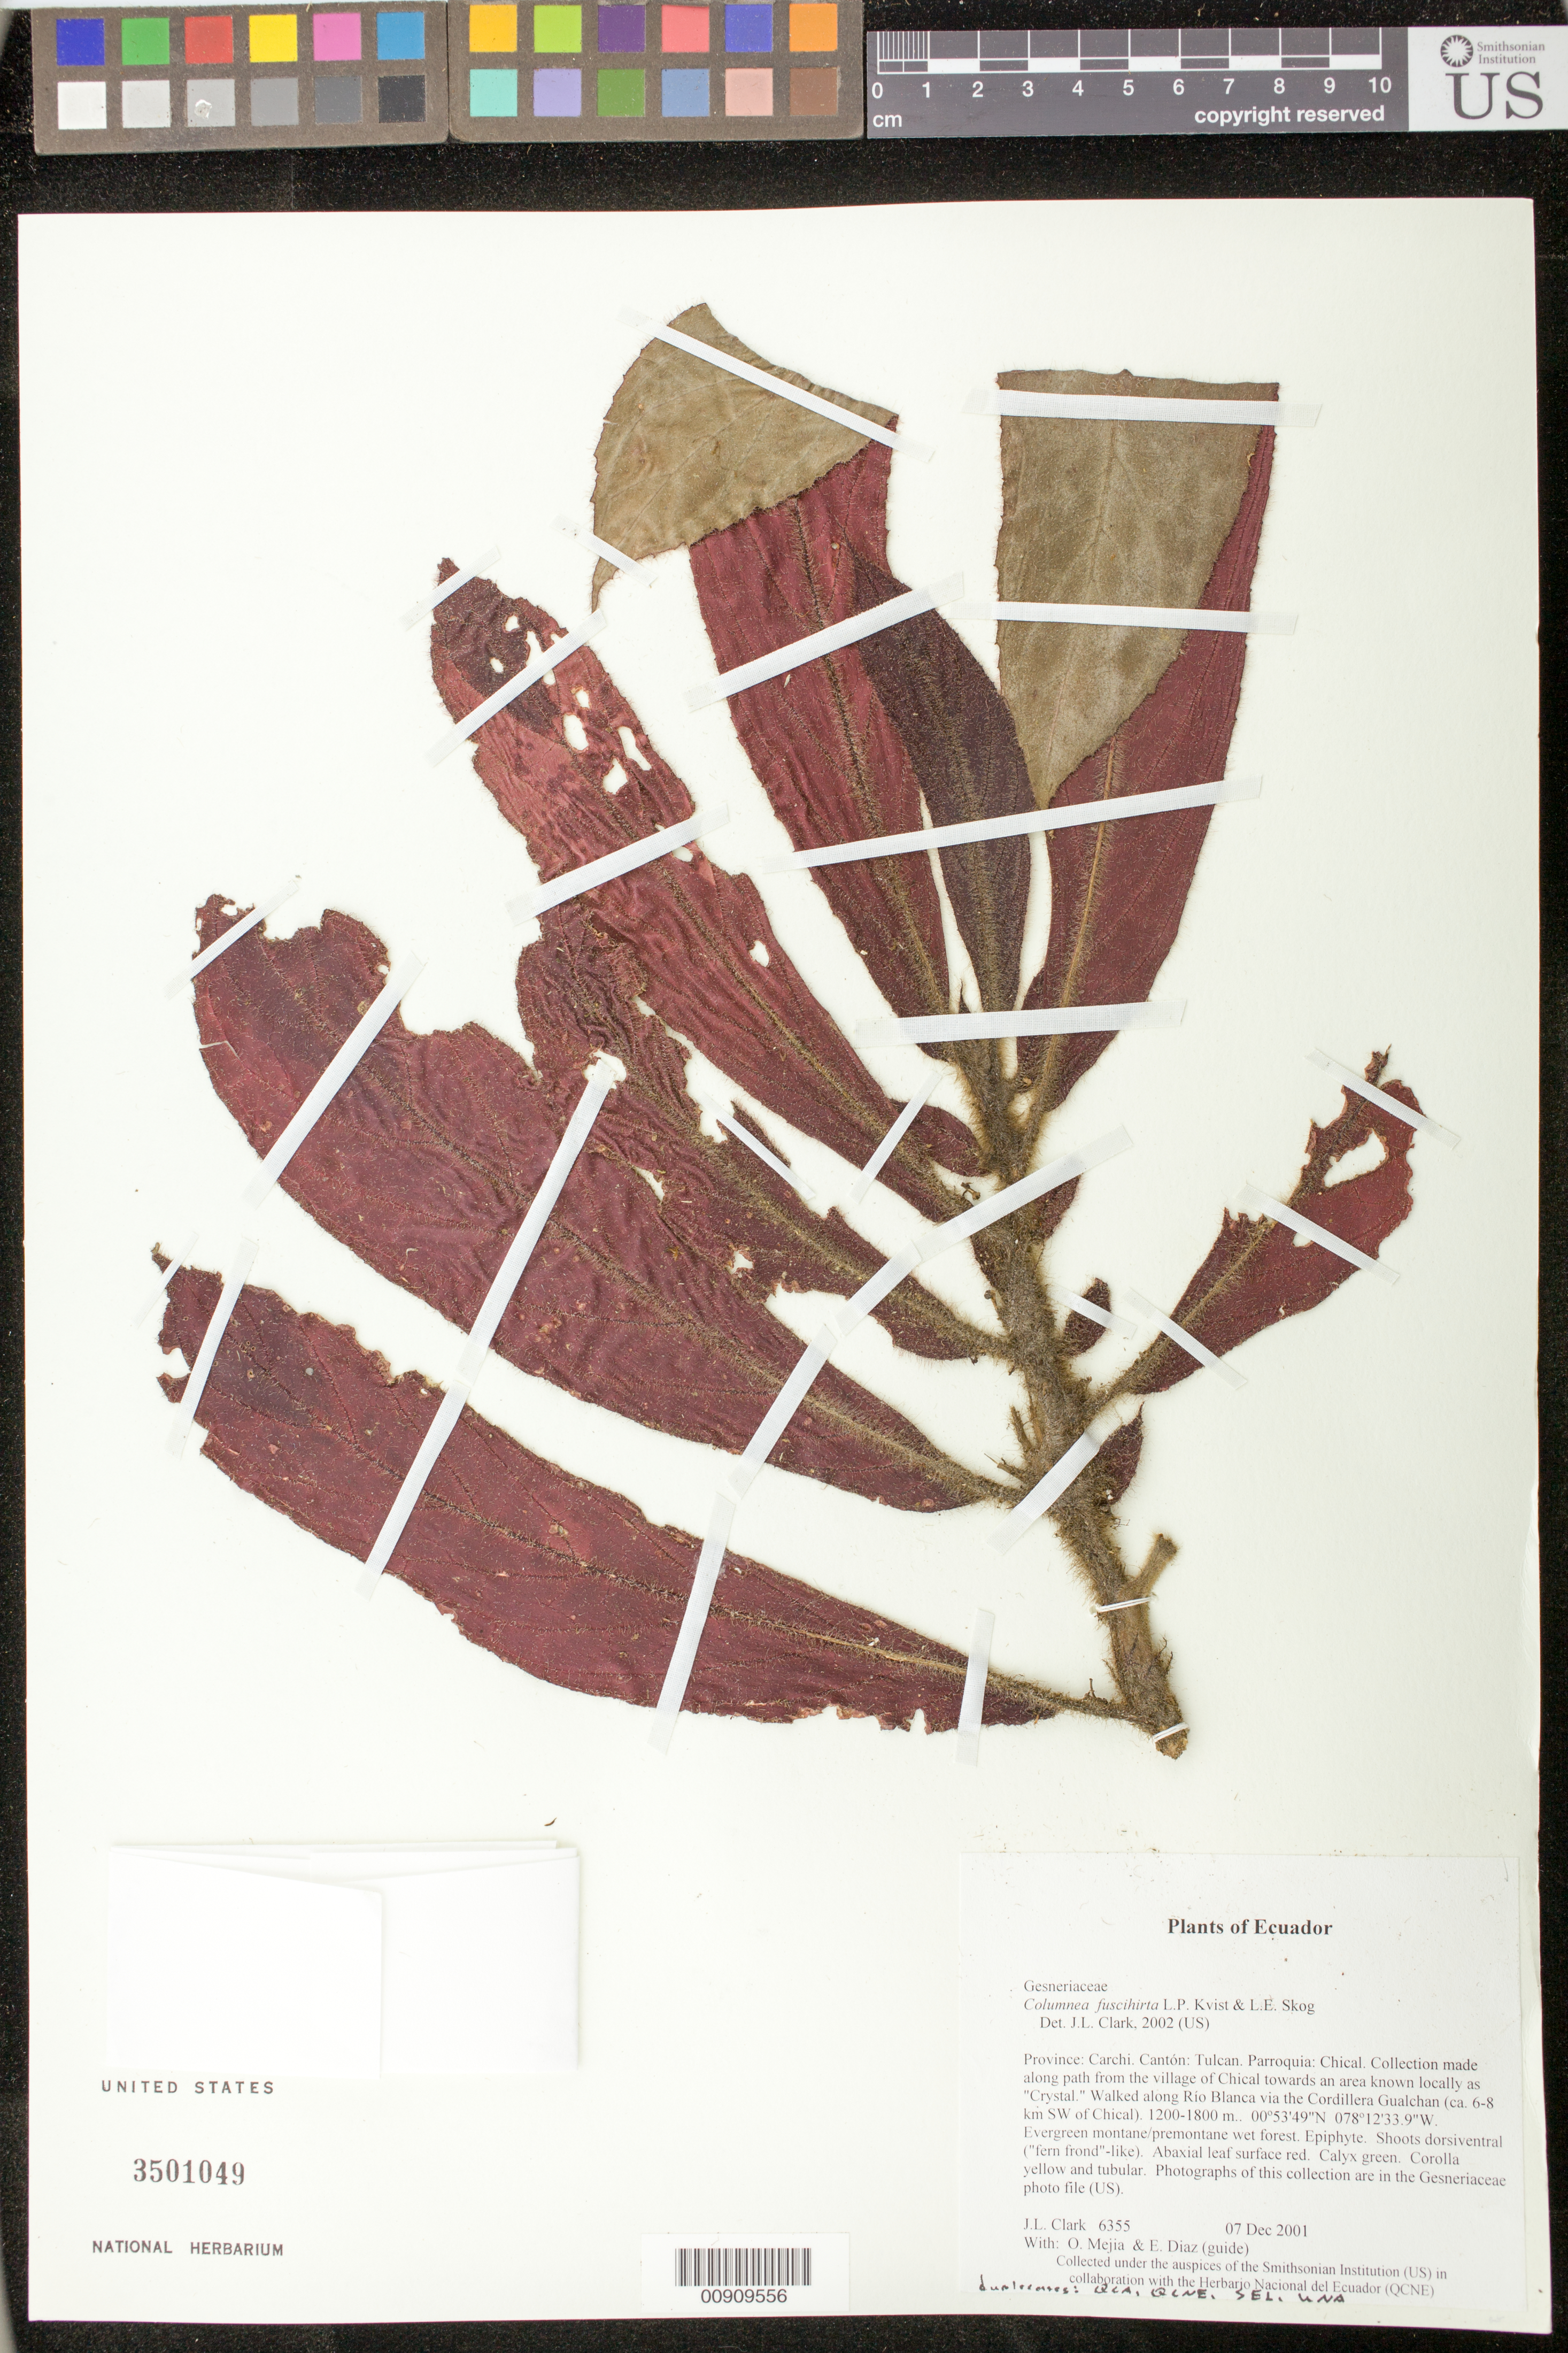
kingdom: Plantae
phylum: Tracheophyta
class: Magnoliopsida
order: Lamiales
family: Gesneriaceae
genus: Columnea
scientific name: Columnea fuscihirta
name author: L.P. Kvist & L.E. Skog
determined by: Clark, J. L., (SEL), The Marie Selby Botanical Garden (UNITED STATES)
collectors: J. L. Clark, O. Mejia & E. Diaz (guide)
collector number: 6355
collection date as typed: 07 Dec 2001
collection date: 2001-12-07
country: Ecuador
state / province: Carchi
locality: Tulcan. Parroquia: Chical. Collection made along path from the village of Chical towards an area known locally as "Crystal." Walked along Río Blanca via the Cordillera Gualchan (ca. 6-8 km SW of Chical).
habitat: Evergreen montane/premontane wet forest.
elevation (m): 1200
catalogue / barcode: US 3501049